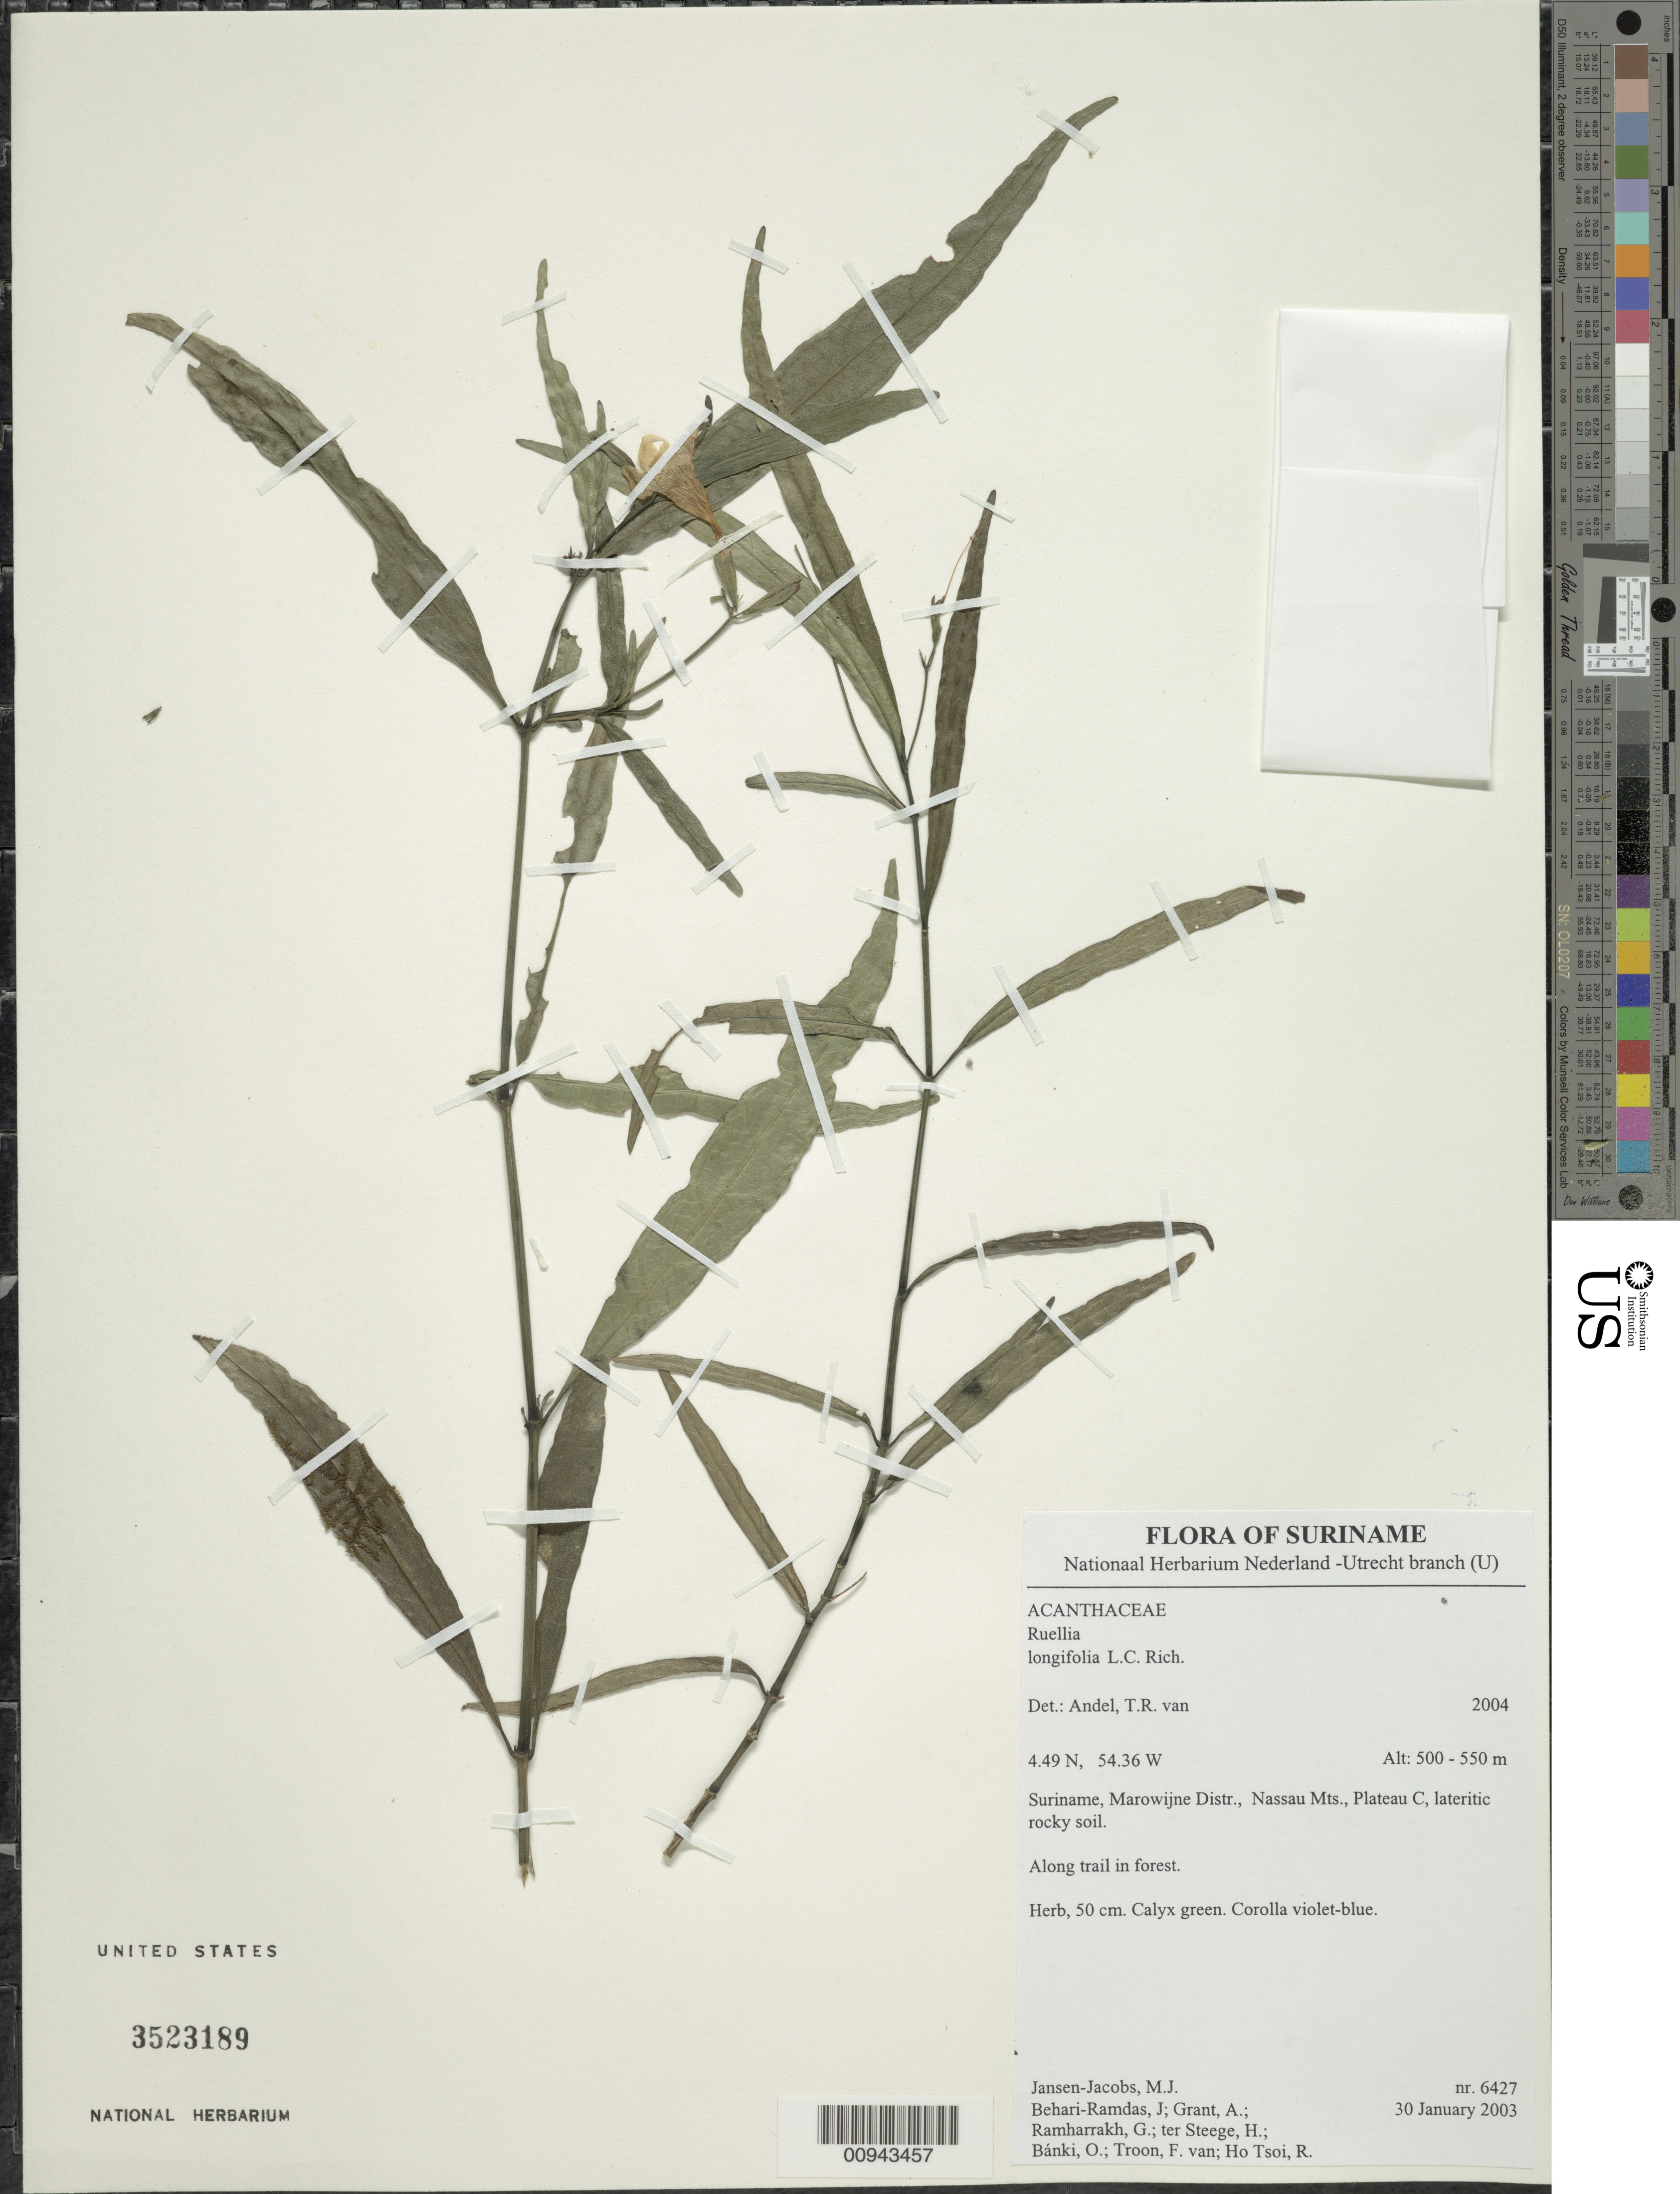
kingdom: Plantae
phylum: Tracheophyta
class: Magnoliopsida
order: Lamiales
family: Acanthaceae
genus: Ruellia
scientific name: Ruellia longifolia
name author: Rich.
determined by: Andel, Tinde R. van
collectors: M. J. Jansen-Jacobs, J. Behari-Ramdas, A. Grant, G. Ramharrakh, H. ter Steege, O. Bánki, F. Van Troon & R. Ho Tsoi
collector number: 6427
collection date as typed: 30-Jan-03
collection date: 2003-01-30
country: Suriname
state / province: Marowijne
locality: Nassau Mts., Plateau C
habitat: Lateritic rocky soil. Along trail in forest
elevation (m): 500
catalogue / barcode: US 3523189